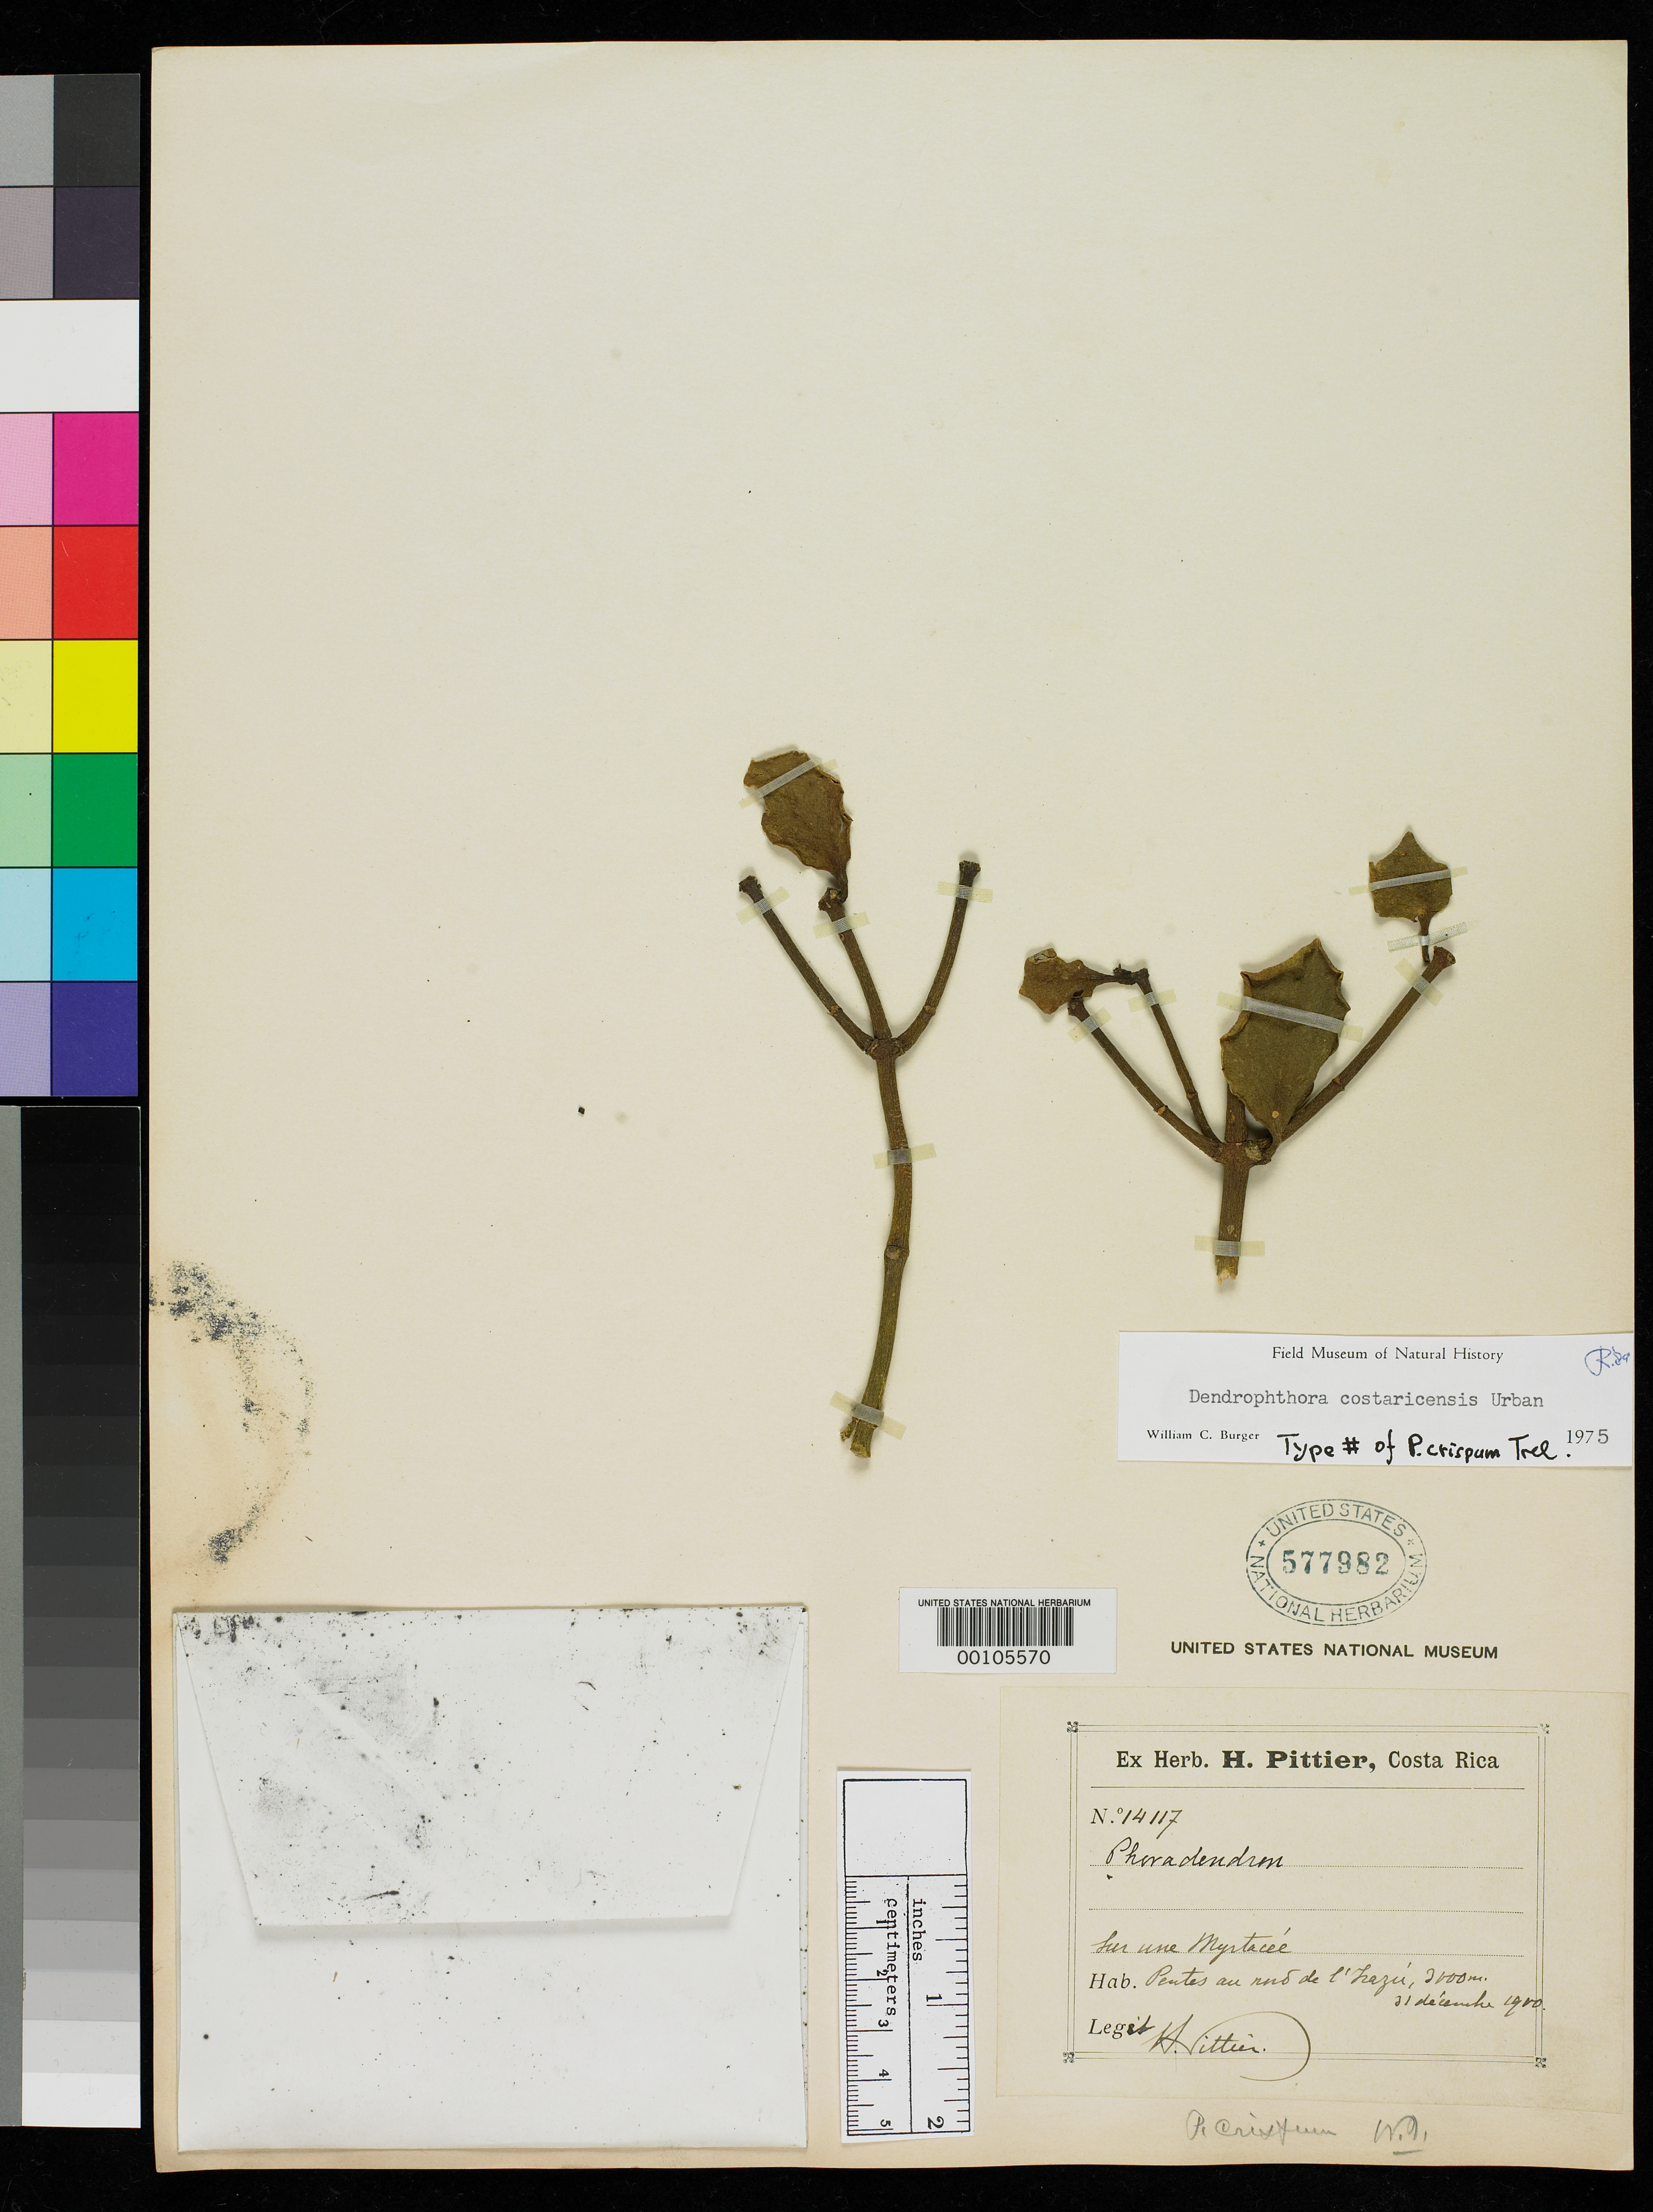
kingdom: Plantae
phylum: Tracheophyta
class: Magnoliopsida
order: Santalales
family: Viscaceae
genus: Phoradendron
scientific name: Phoradendron crispum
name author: Trel.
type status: Isotype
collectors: H. F. Pittier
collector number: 14117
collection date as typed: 31 Dec 1900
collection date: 1900-12-31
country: Costa Rica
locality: Irazu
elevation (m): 3000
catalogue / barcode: US 577982